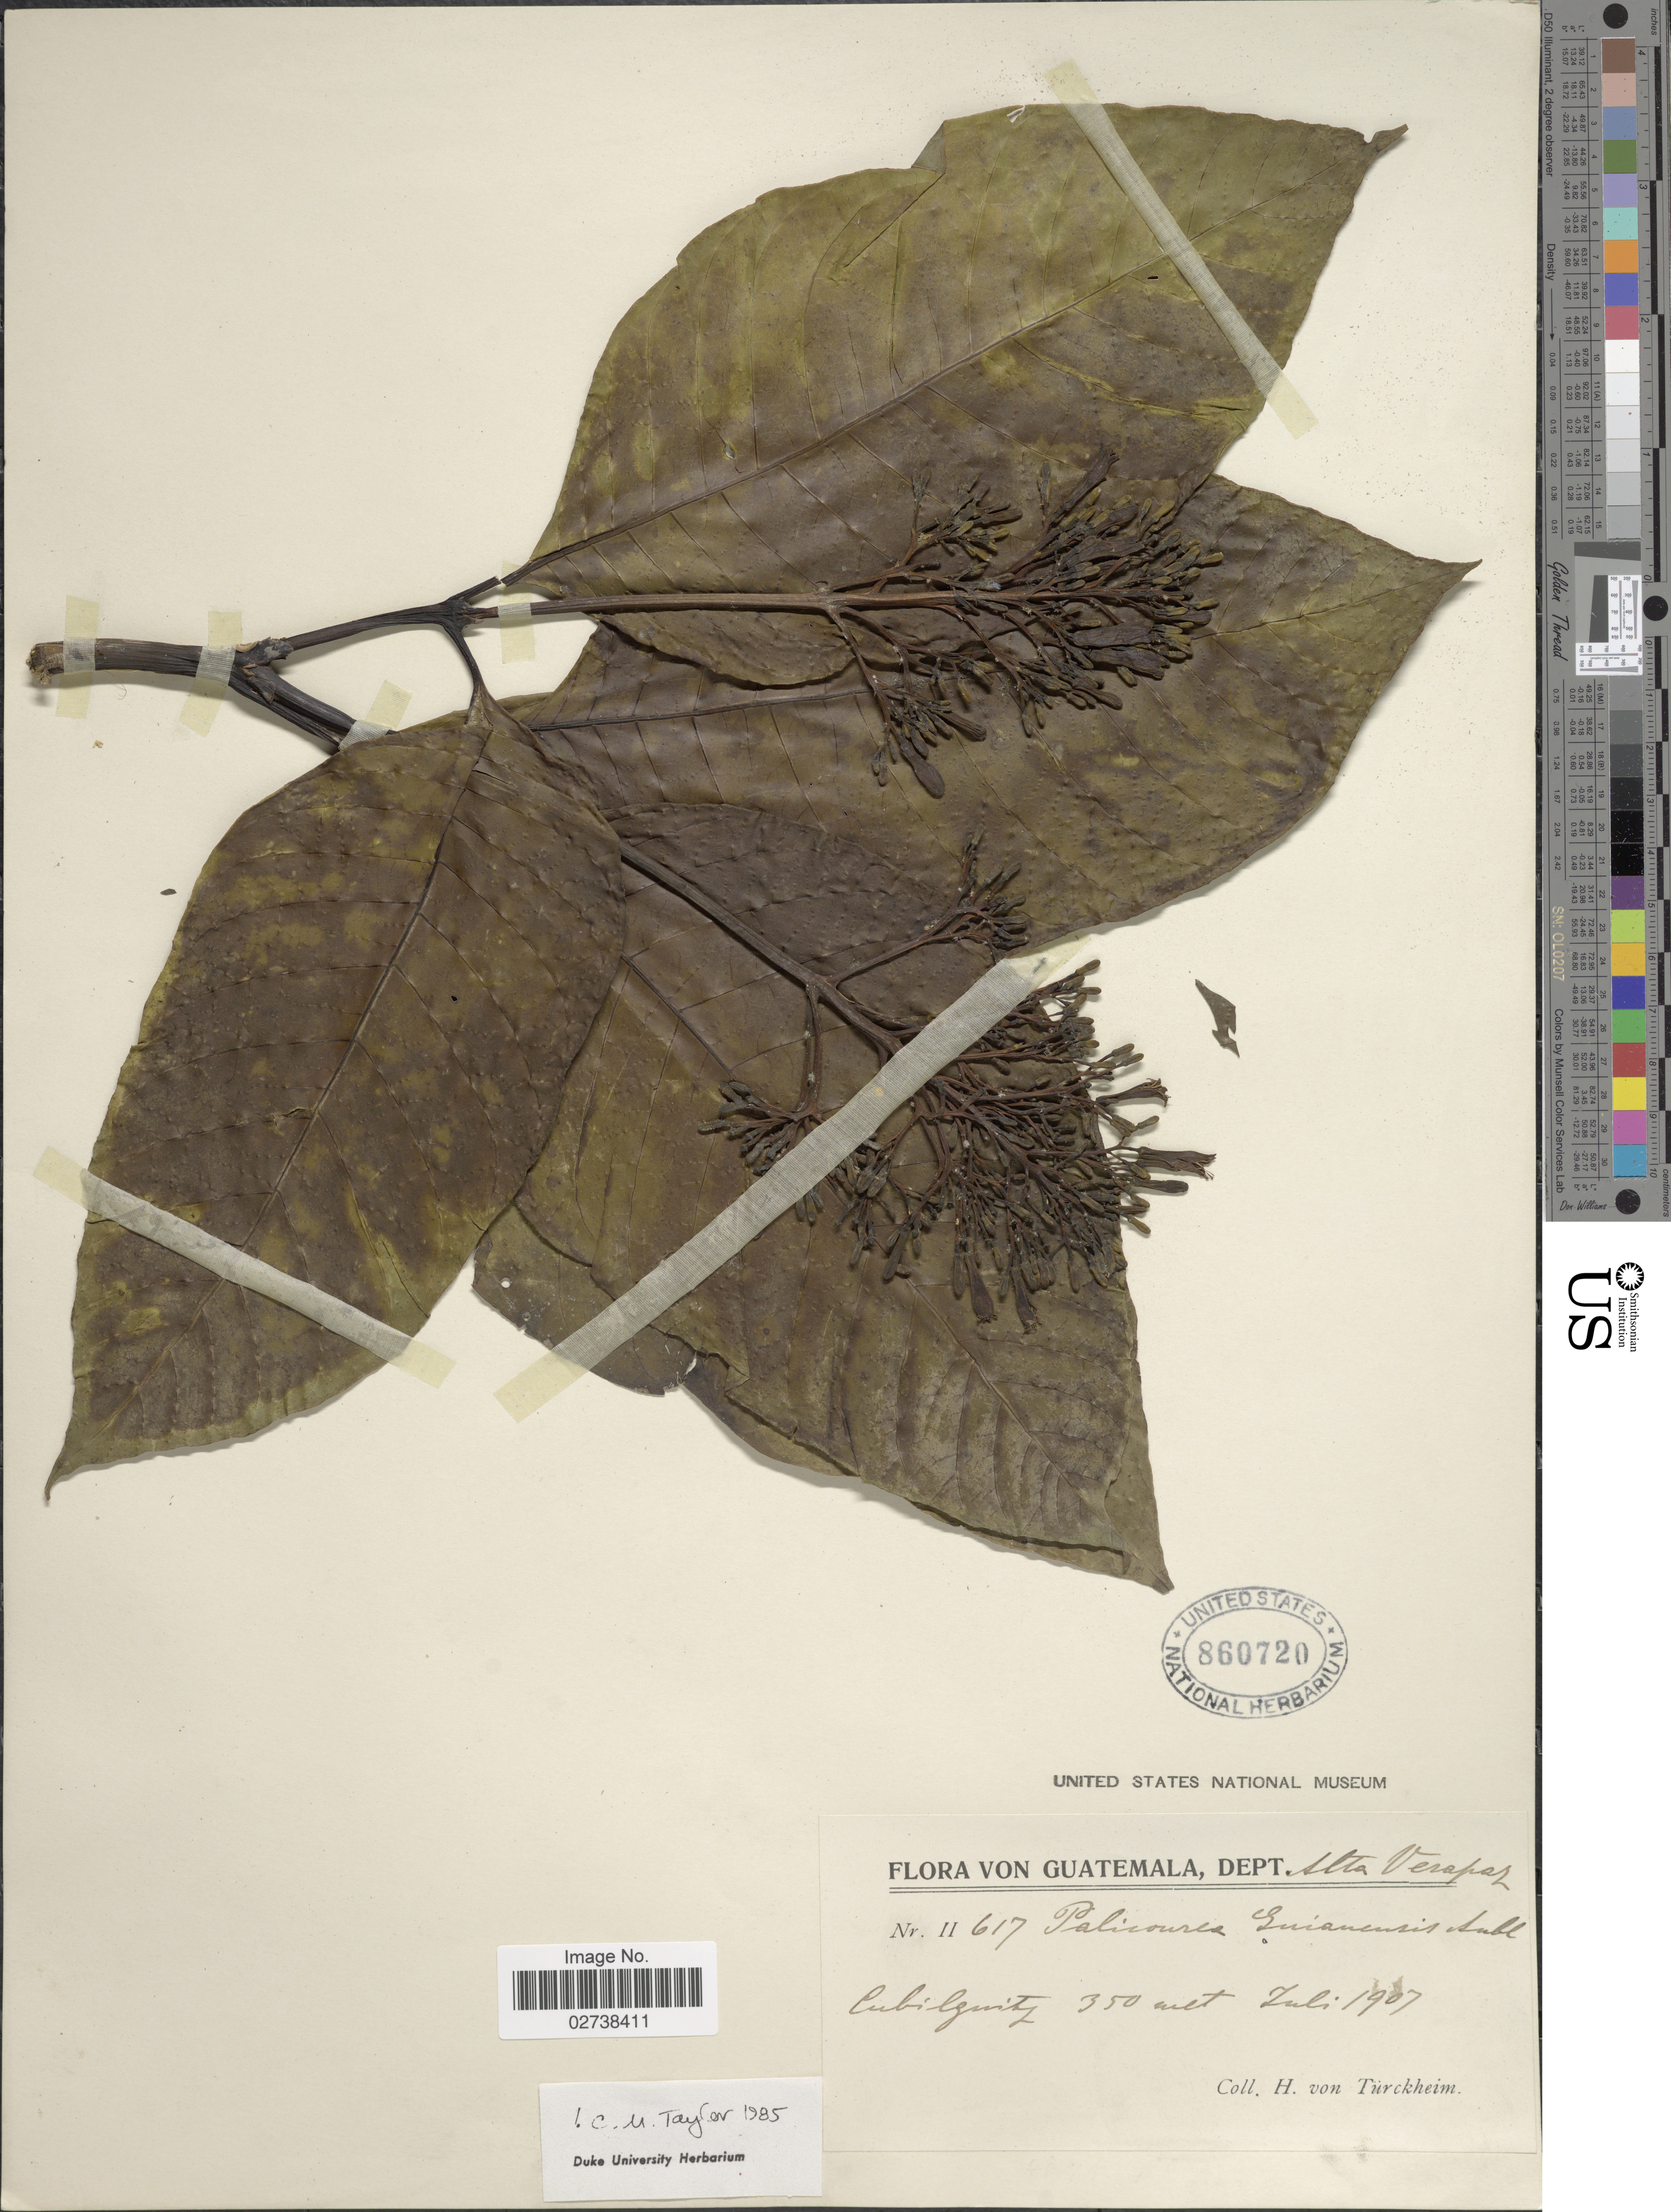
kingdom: Plantae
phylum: Tracheophyta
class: Magnoliopsida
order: Gentianales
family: Rubiaceae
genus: Palicourea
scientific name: Palicourea guianensis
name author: Aubl.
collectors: H. von Türckheim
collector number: II 617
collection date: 1907-07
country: Guatemala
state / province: Alta Verapaz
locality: Dept. Alta Verapaz. Cubilquitz.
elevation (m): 350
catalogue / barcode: US 860720